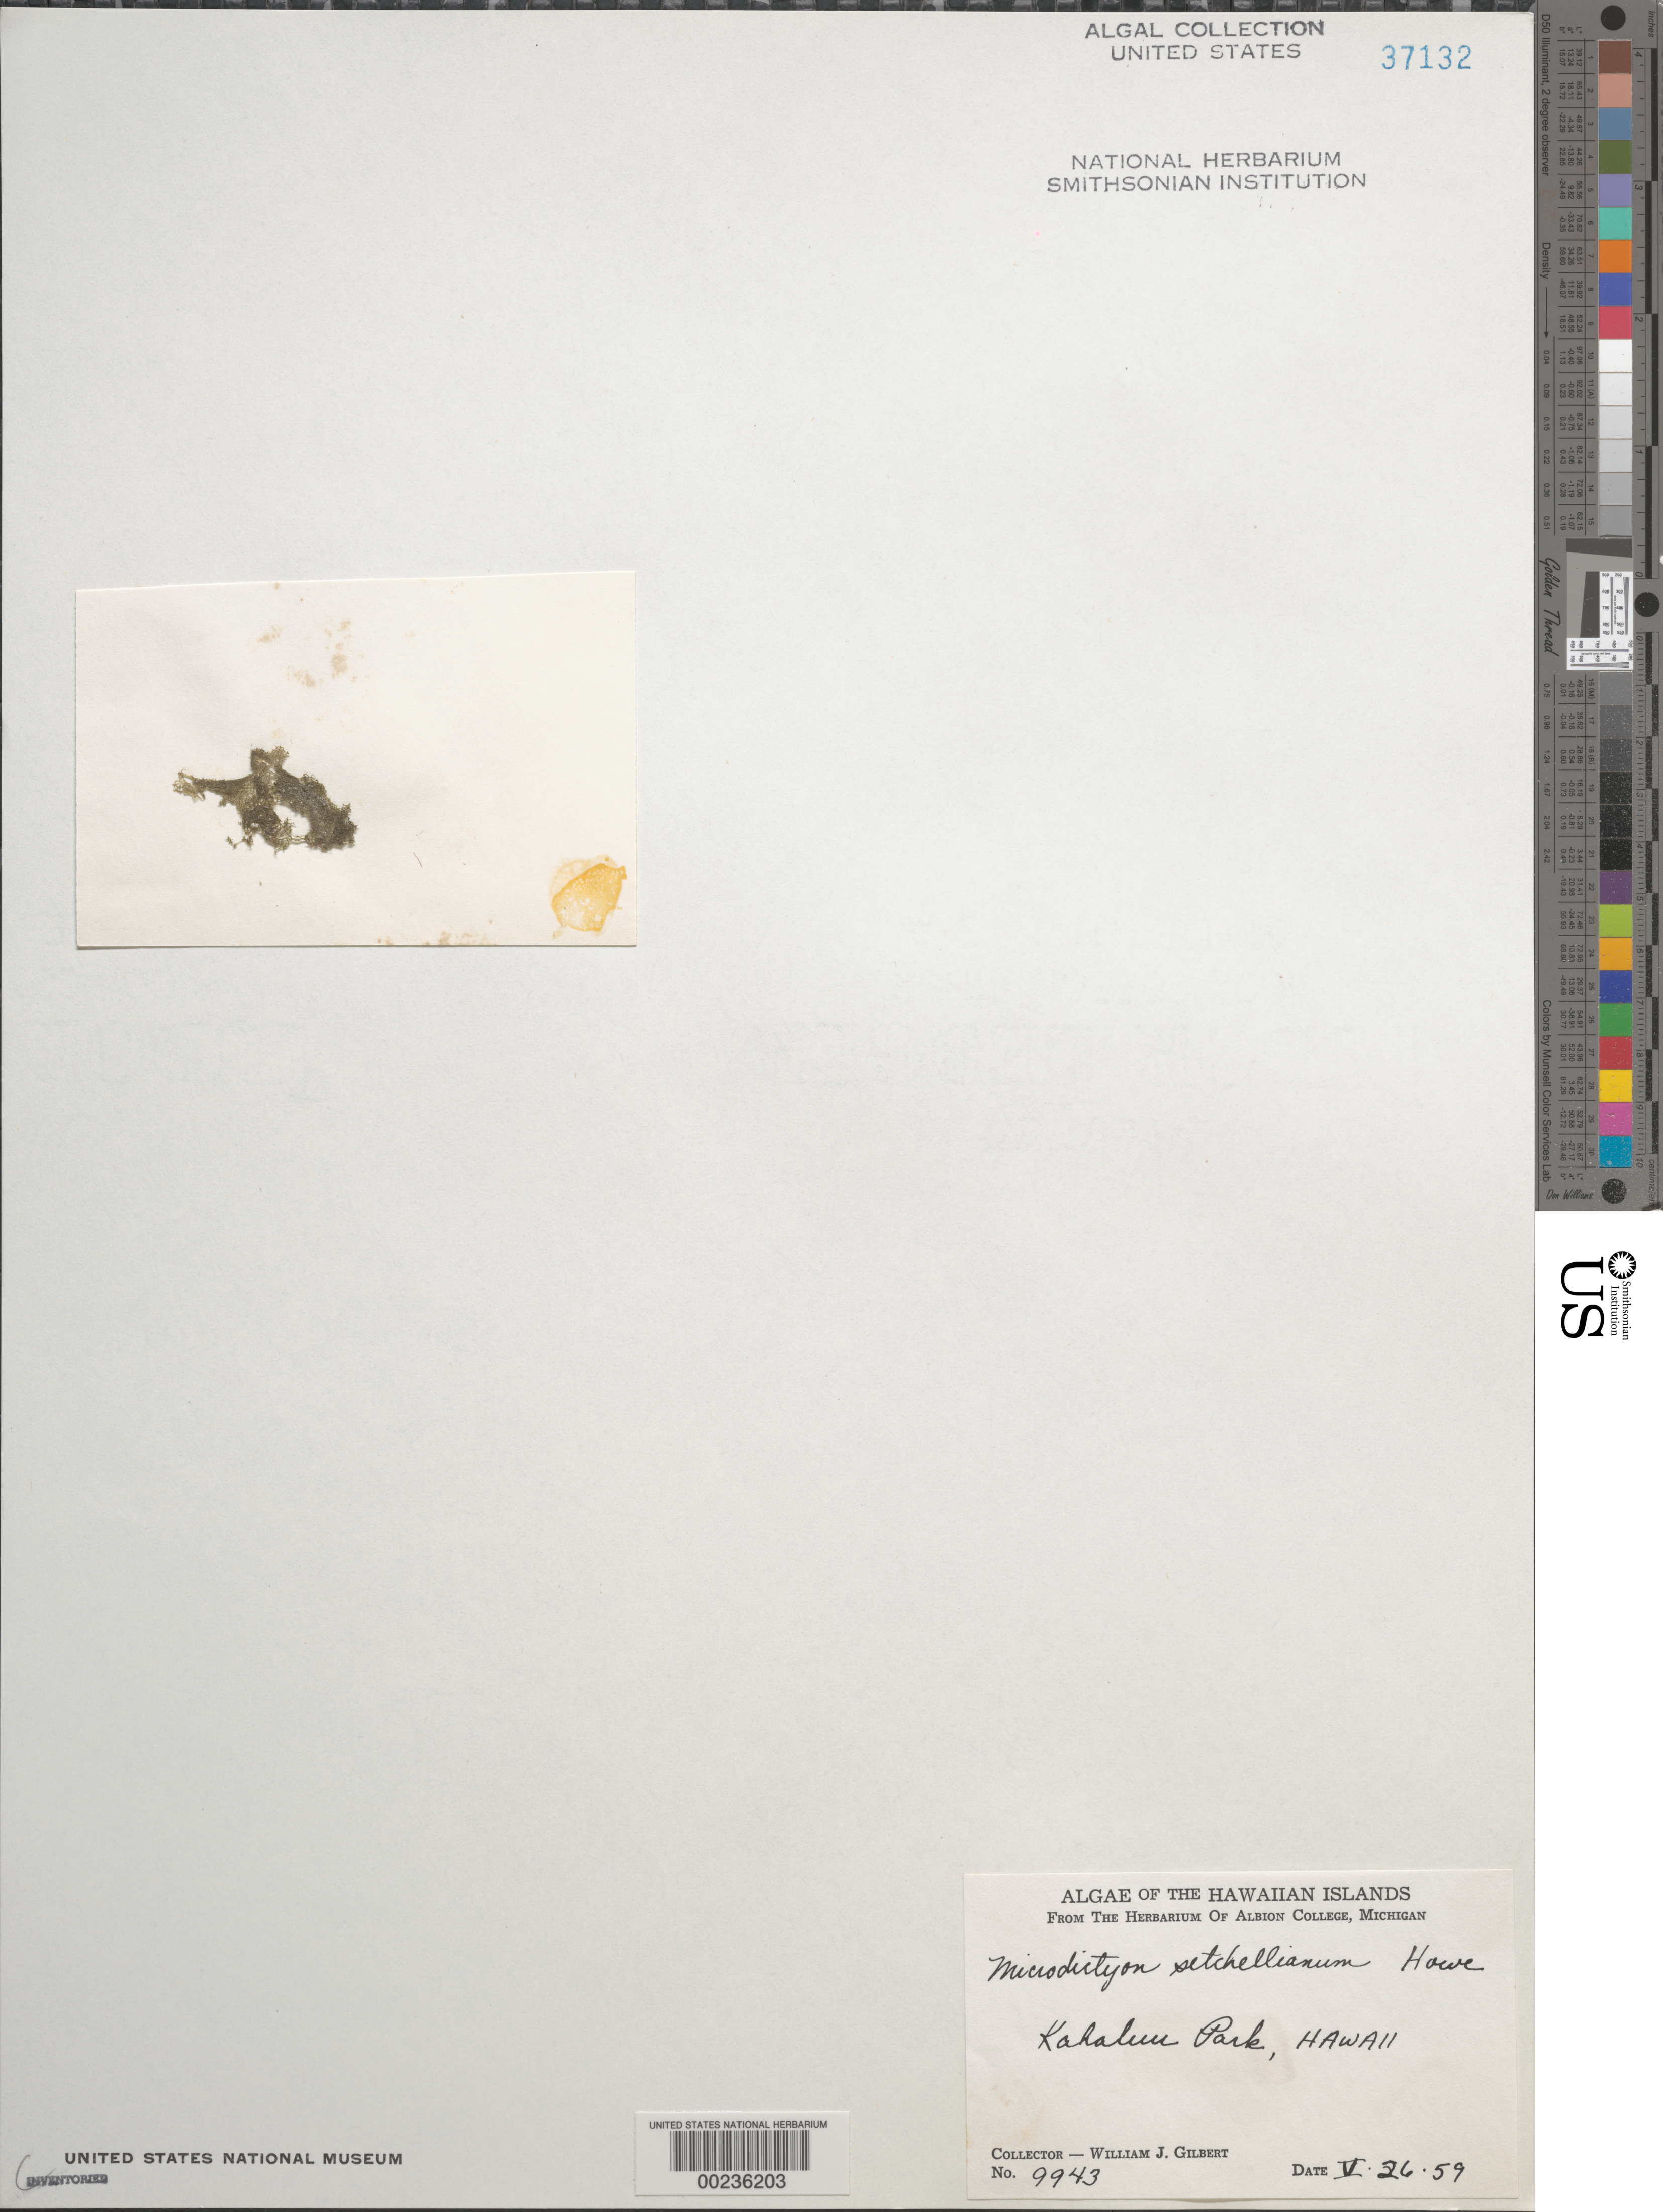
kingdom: Plantae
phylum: Chlorophyta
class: Ulvophyceae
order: Cladophorales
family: Anadyomenaceae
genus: Microdictyon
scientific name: Microdictyon setchellianum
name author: M. Howe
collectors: W. J. Gilbert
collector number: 9943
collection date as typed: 26 May 1959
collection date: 1959-05-26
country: United States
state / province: Hawaii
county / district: Hawaii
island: Hawaii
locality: Kahaluu Park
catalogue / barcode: US 37132